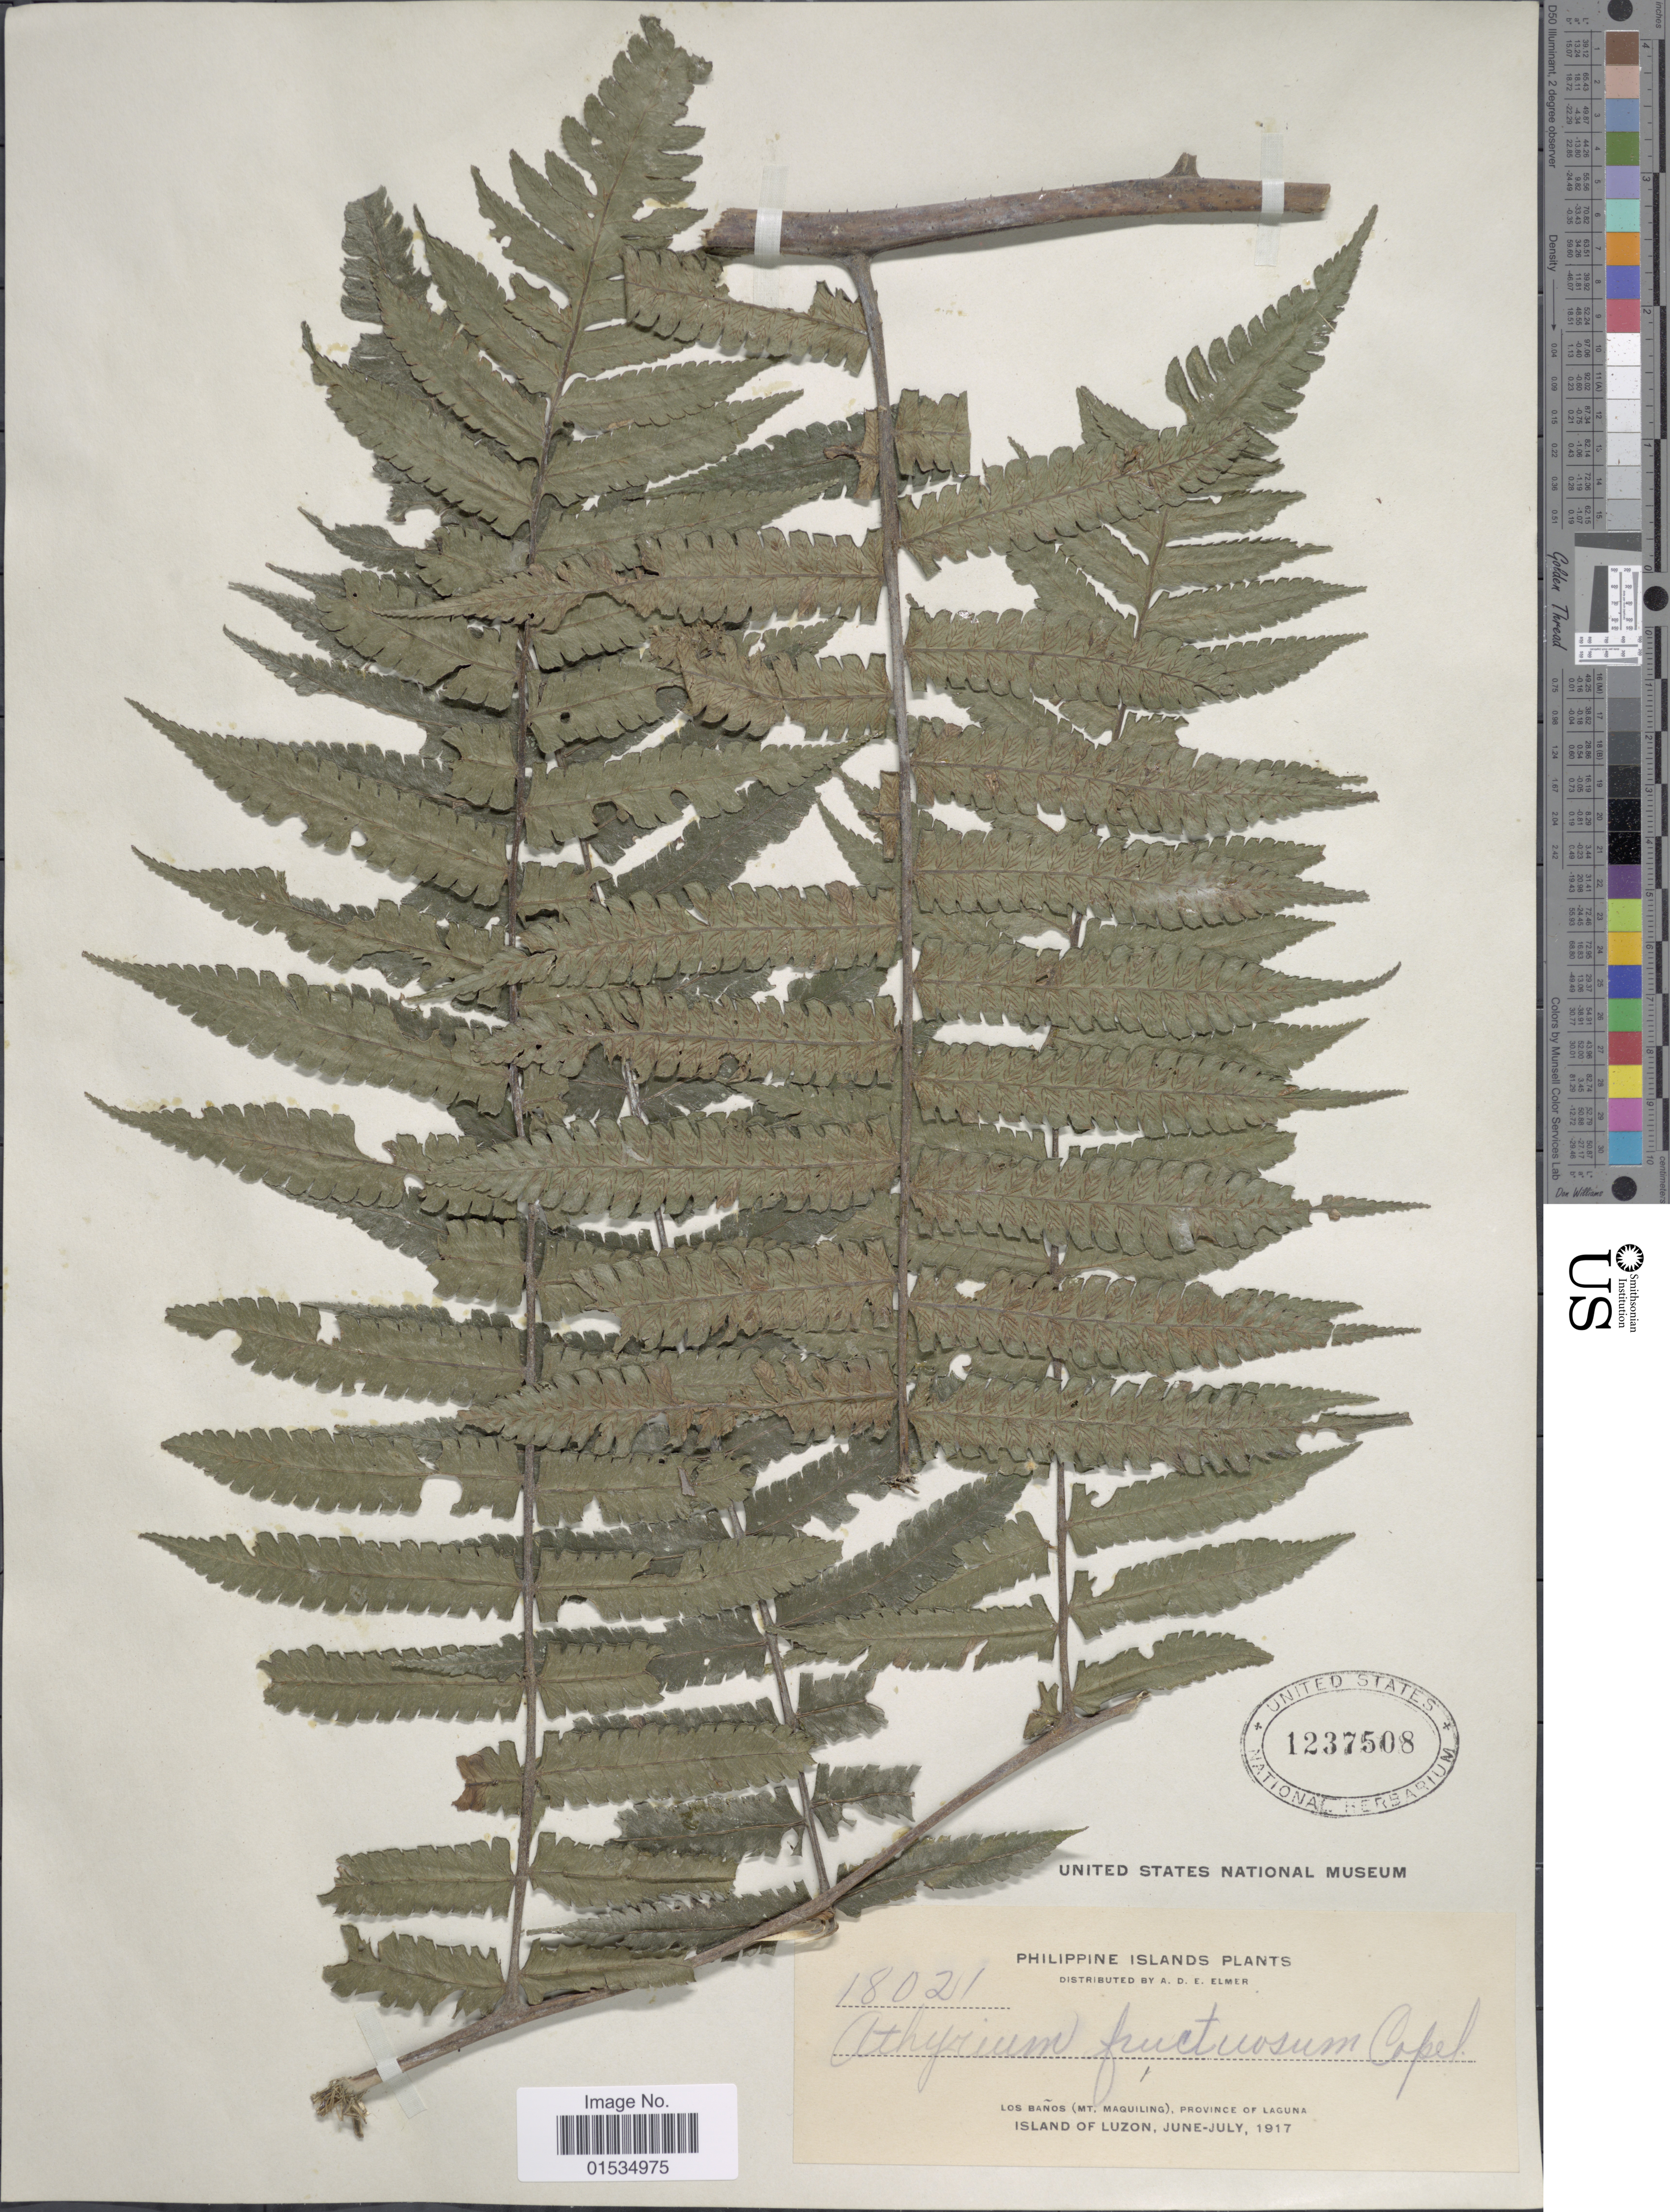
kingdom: Plantae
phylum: Tracheophyta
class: Polypodiopsida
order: Polypodiales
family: Athyriaceae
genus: Diplazium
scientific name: Diplazium fructuosum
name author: Copel.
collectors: A. D. E. Elmer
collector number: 18021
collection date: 1917-06/1917-07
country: Philippines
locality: Los Baños (Mt Maquiling), Province of Laguna, Island of Luzon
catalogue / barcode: US 1237508